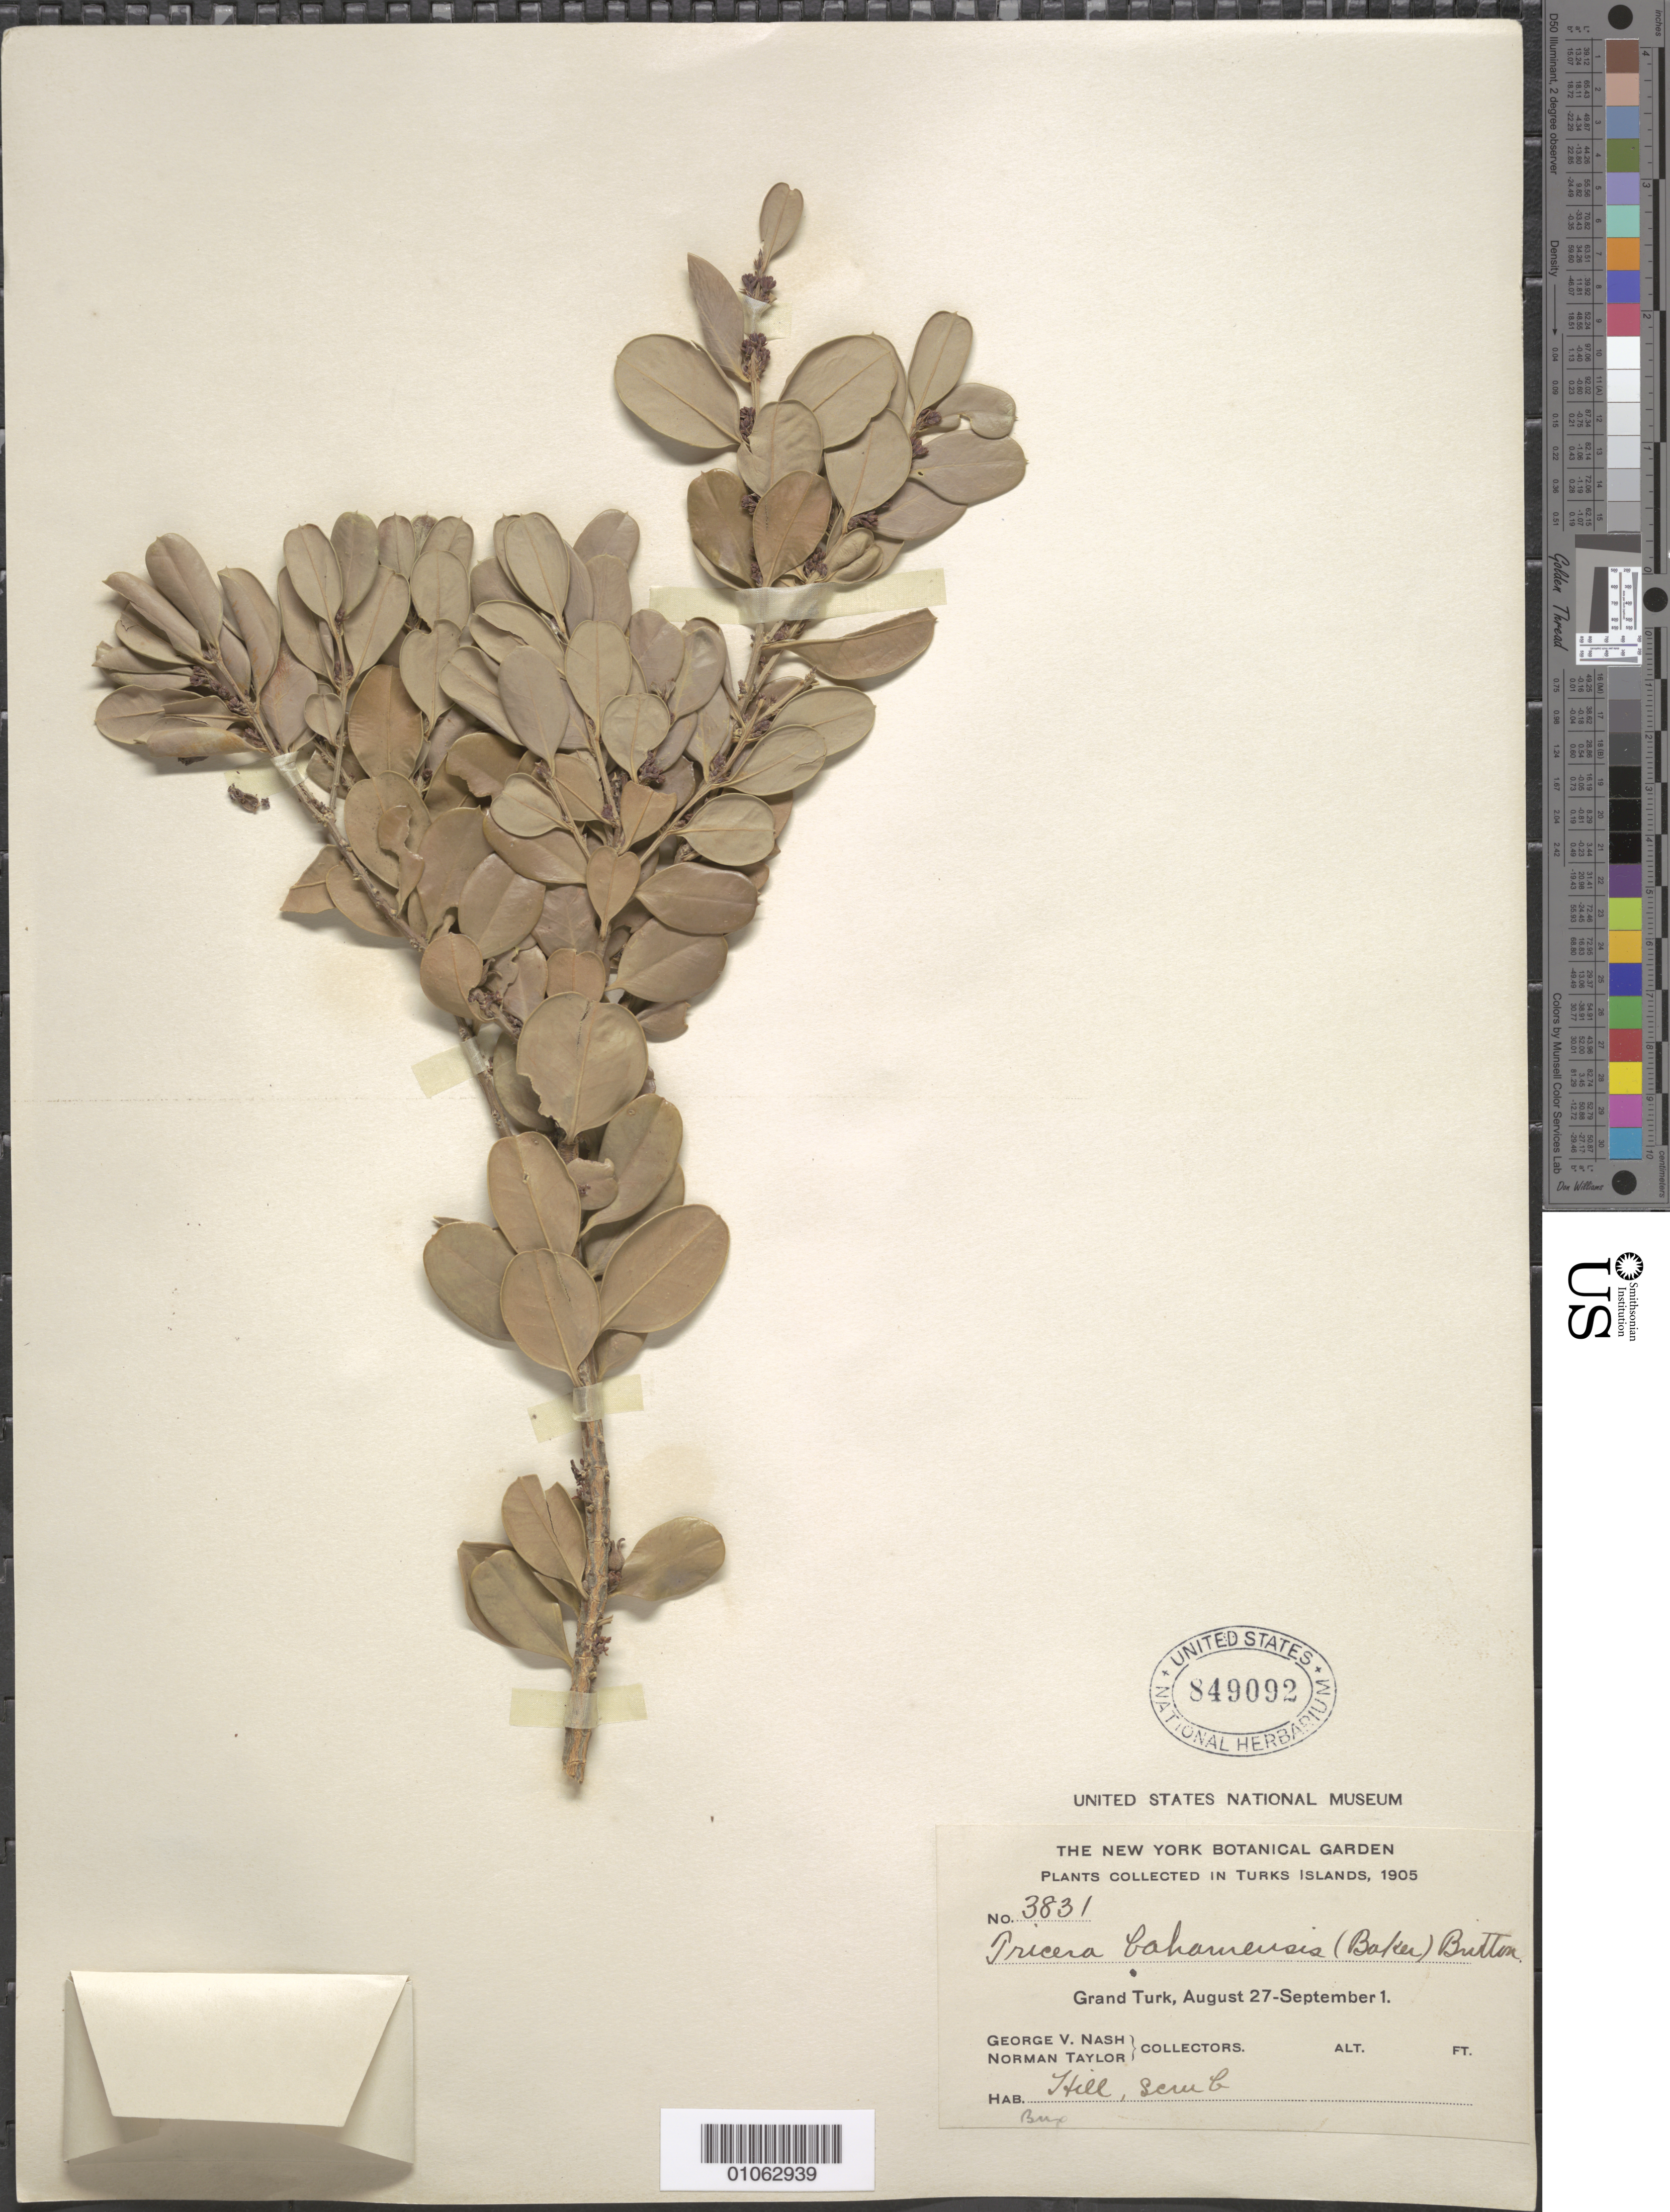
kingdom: Plantae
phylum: Tracheophyta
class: Magnoliopsida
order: Buxales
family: Buxaceae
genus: Buxus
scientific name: Buxus bahamensis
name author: Baker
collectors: G. V. Nash & N. Taylor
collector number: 3831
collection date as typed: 27 Aug 1905 to 01 Sep 1905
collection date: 1905-08-27/1905-09-01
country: Turks and Caicos Islands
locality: Grand Turk.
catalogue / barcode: US 849092